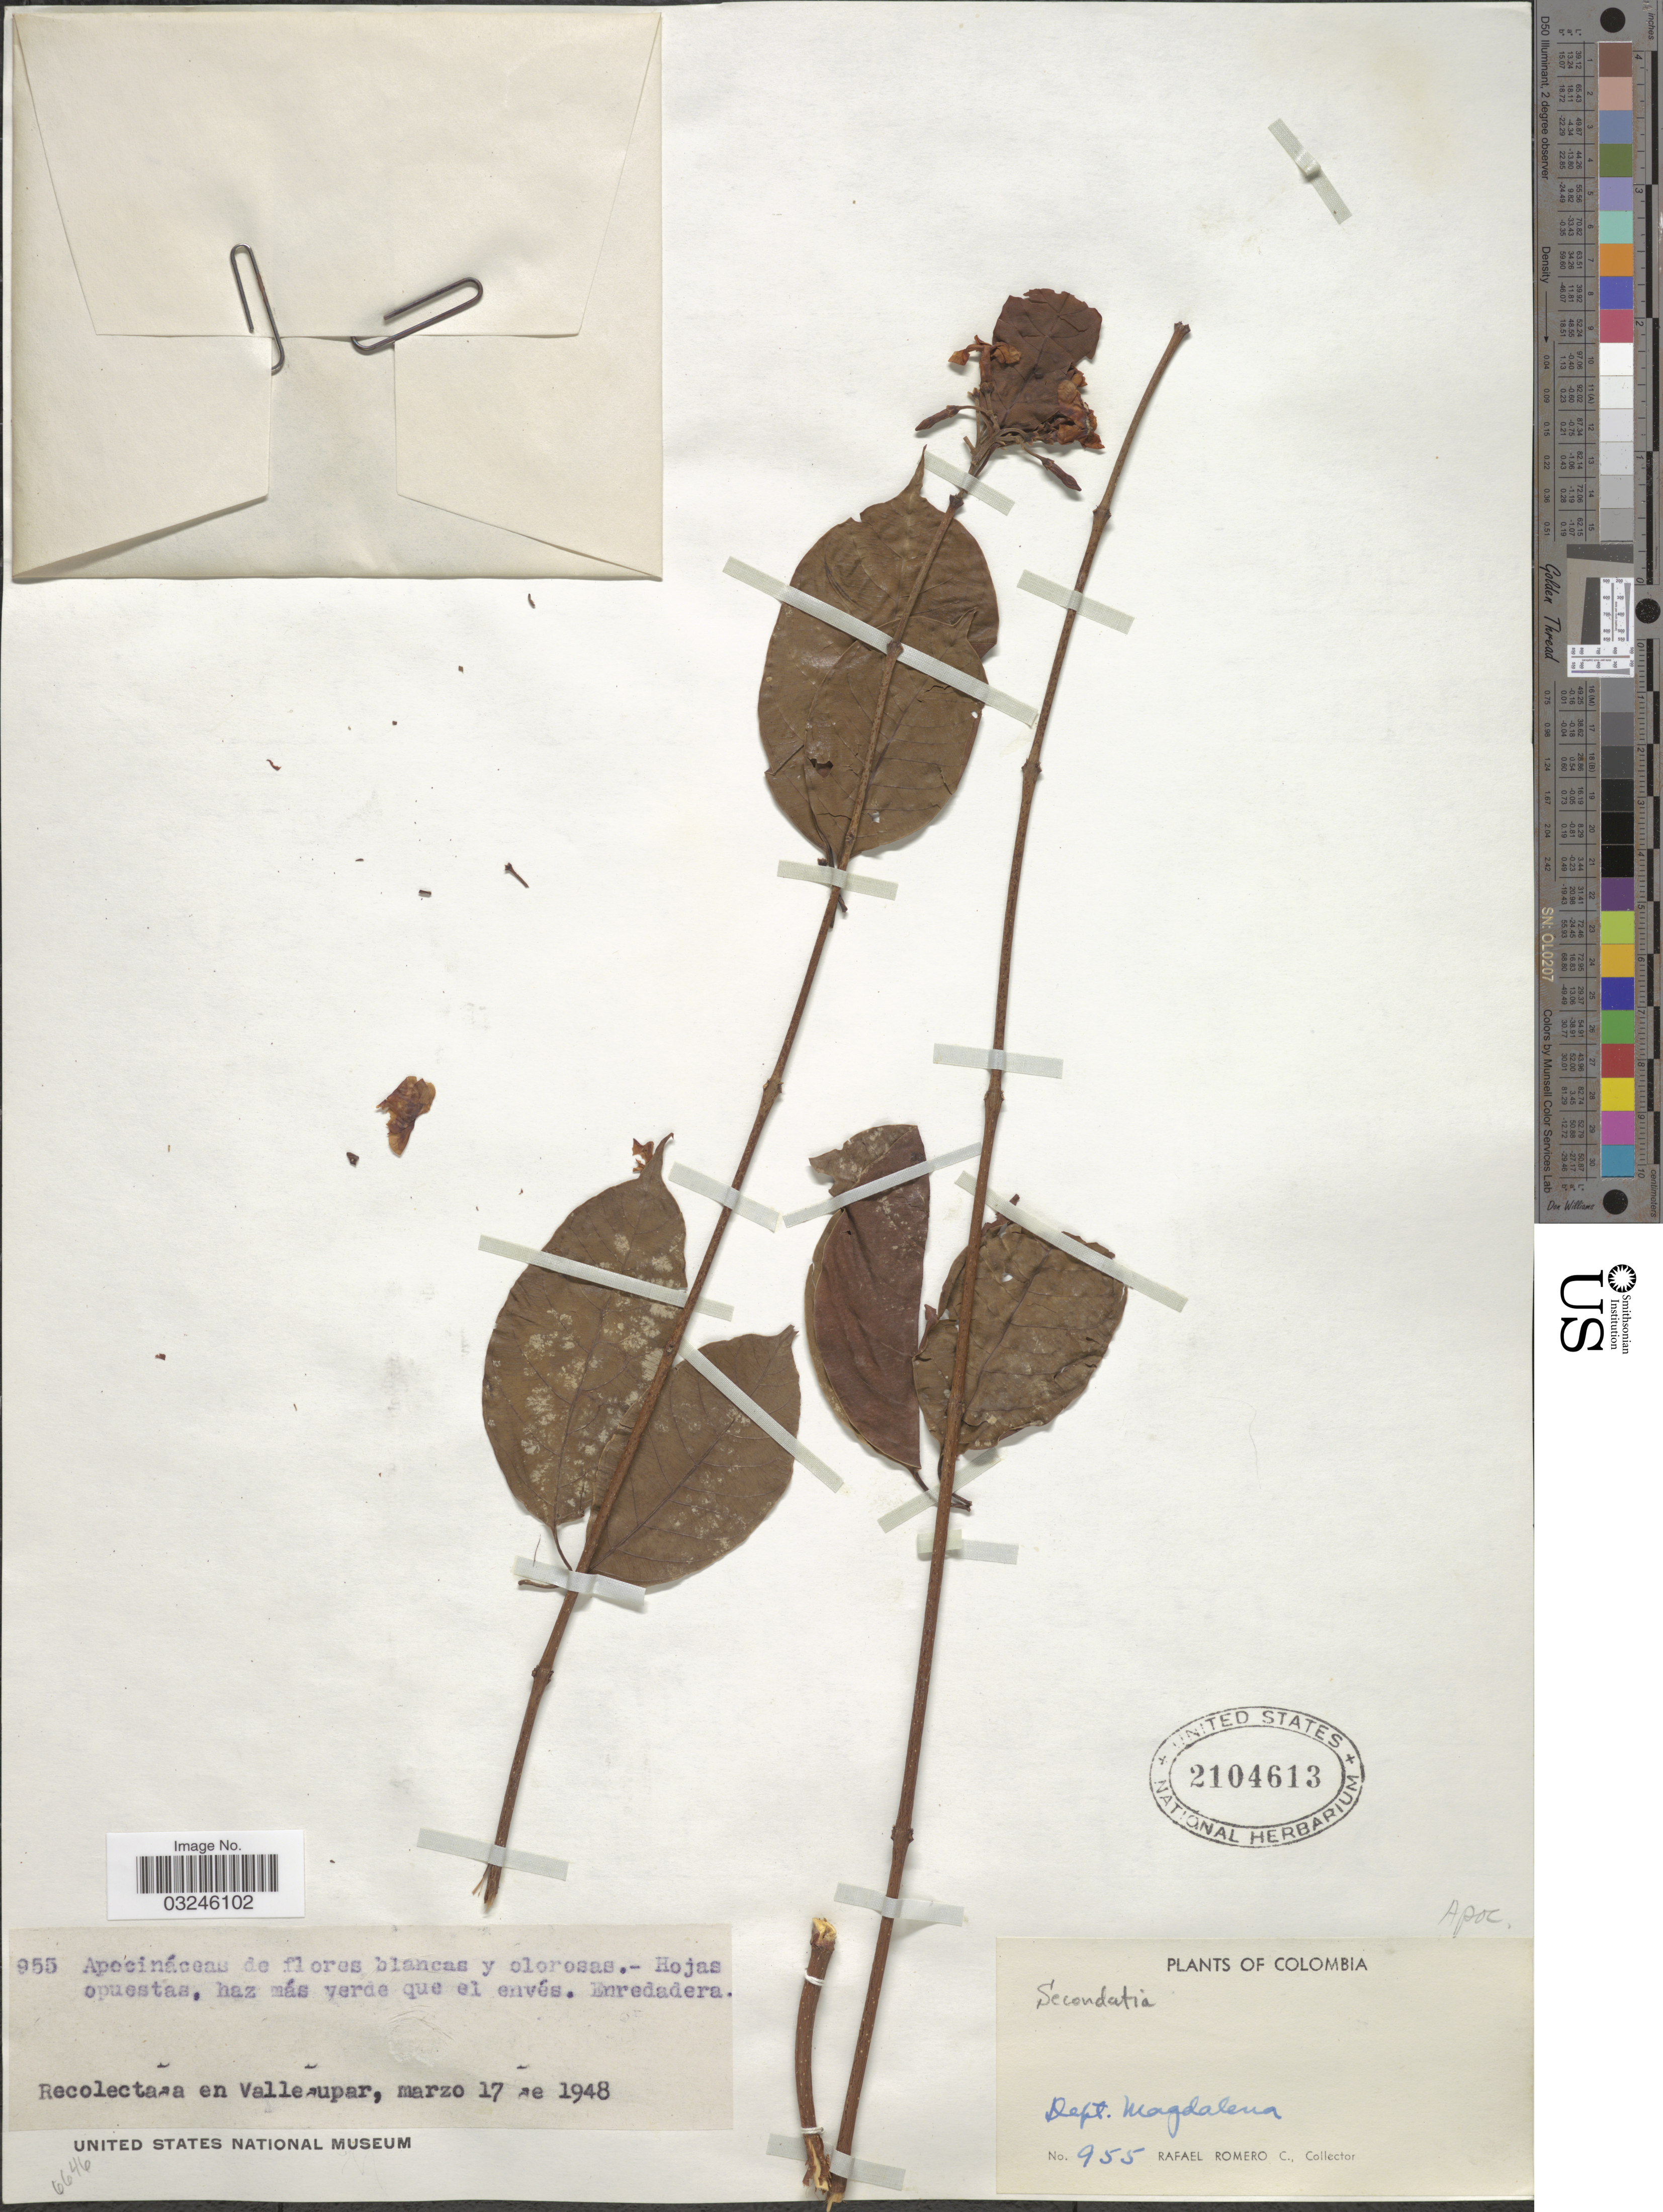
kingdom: Plantae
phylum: Tracheophyta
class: Magnoliopsida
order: Gentianales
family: Apocynaceae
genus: Secondatia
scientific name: Secondatia sp.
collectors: R. Romero Castañeda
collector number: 955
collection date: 1948-03-17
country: Colombia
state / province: Magdalena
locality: En Valle Dupar. Dept. Magdalena.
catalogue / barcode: US 2104613